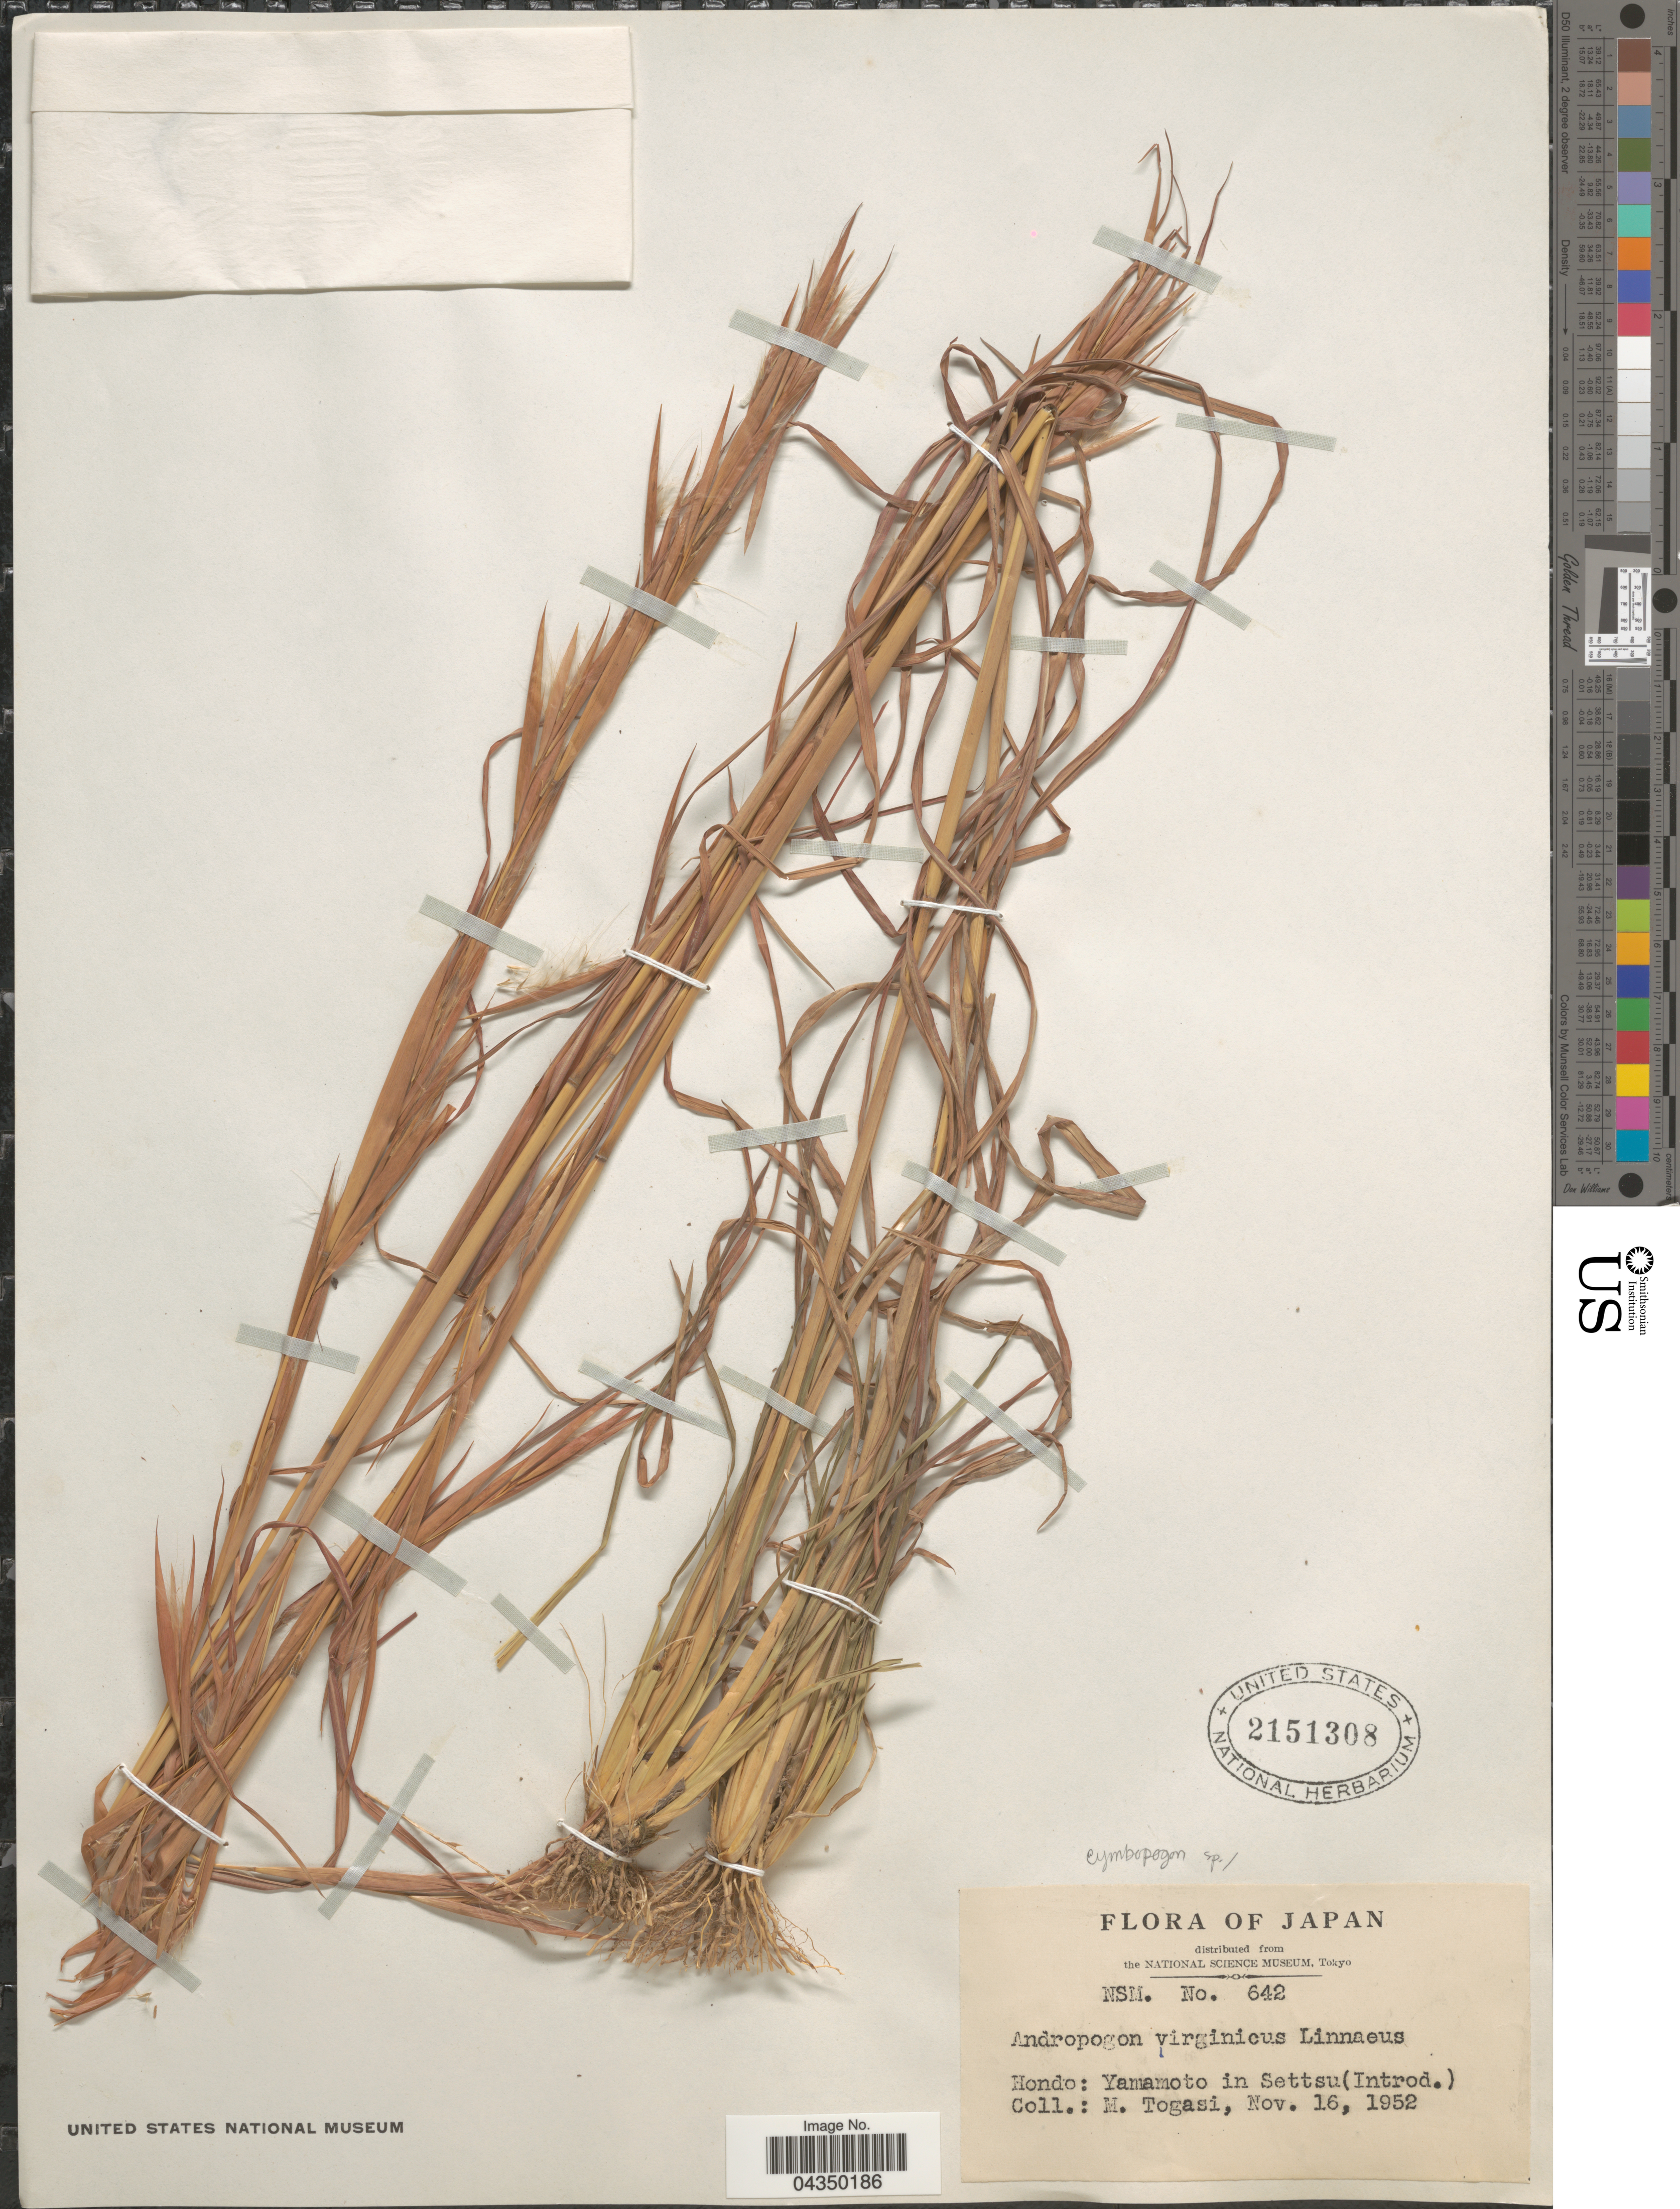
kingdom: Plantae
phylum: Tracheophyta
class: Liliopsida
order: Poales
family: Poaceae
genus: Cymbopogon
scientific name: Cymbopogon sp.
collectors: M. Togasi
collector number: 642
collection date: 1952-11-16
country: Japan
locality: Hondo: Yamamoto in Settsu.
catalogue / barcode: US 2151308